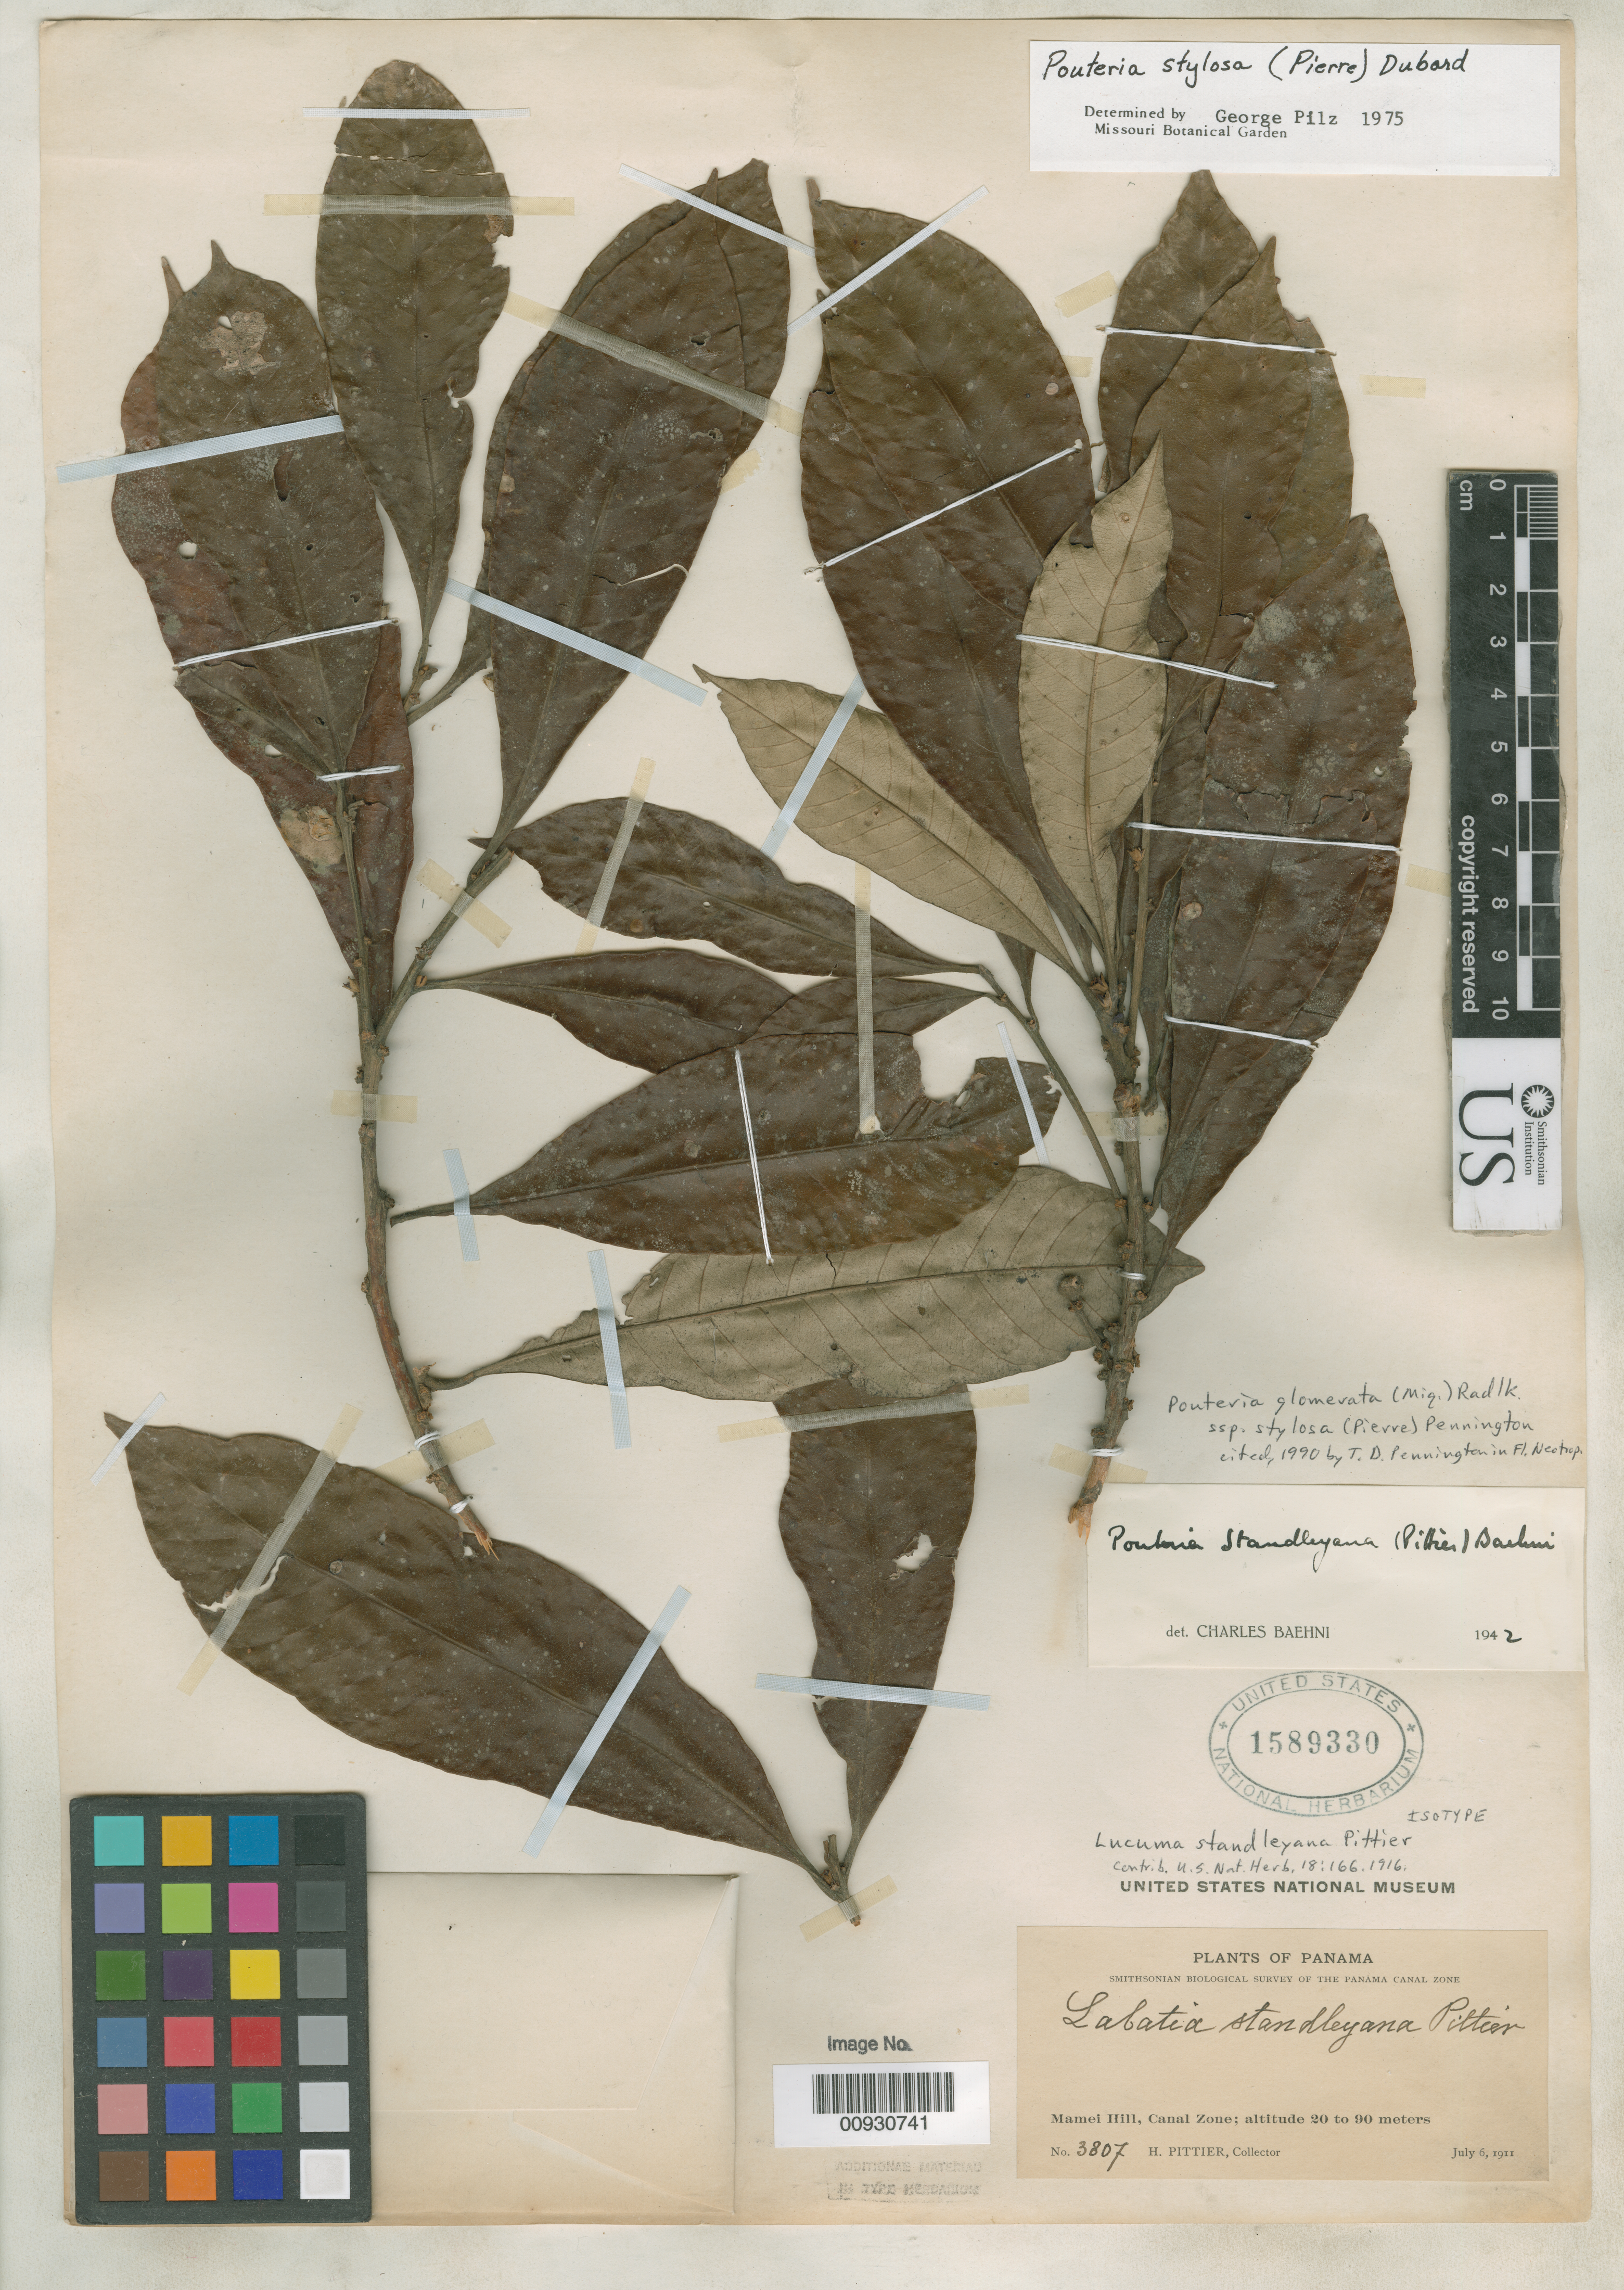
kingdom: Plantae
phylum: Tracheophyta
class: Magnoliopsida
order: Ericales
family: Sapotaceae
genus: Lucuma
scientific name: Lucuma standleyana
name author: Pittier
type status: Isotype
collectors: H. F. Pittier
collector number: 3807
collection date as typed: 06 Jul 1911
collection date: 1911-07-06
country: Panama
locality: Mamei Hill.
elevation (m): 20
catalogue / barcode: US 1589330